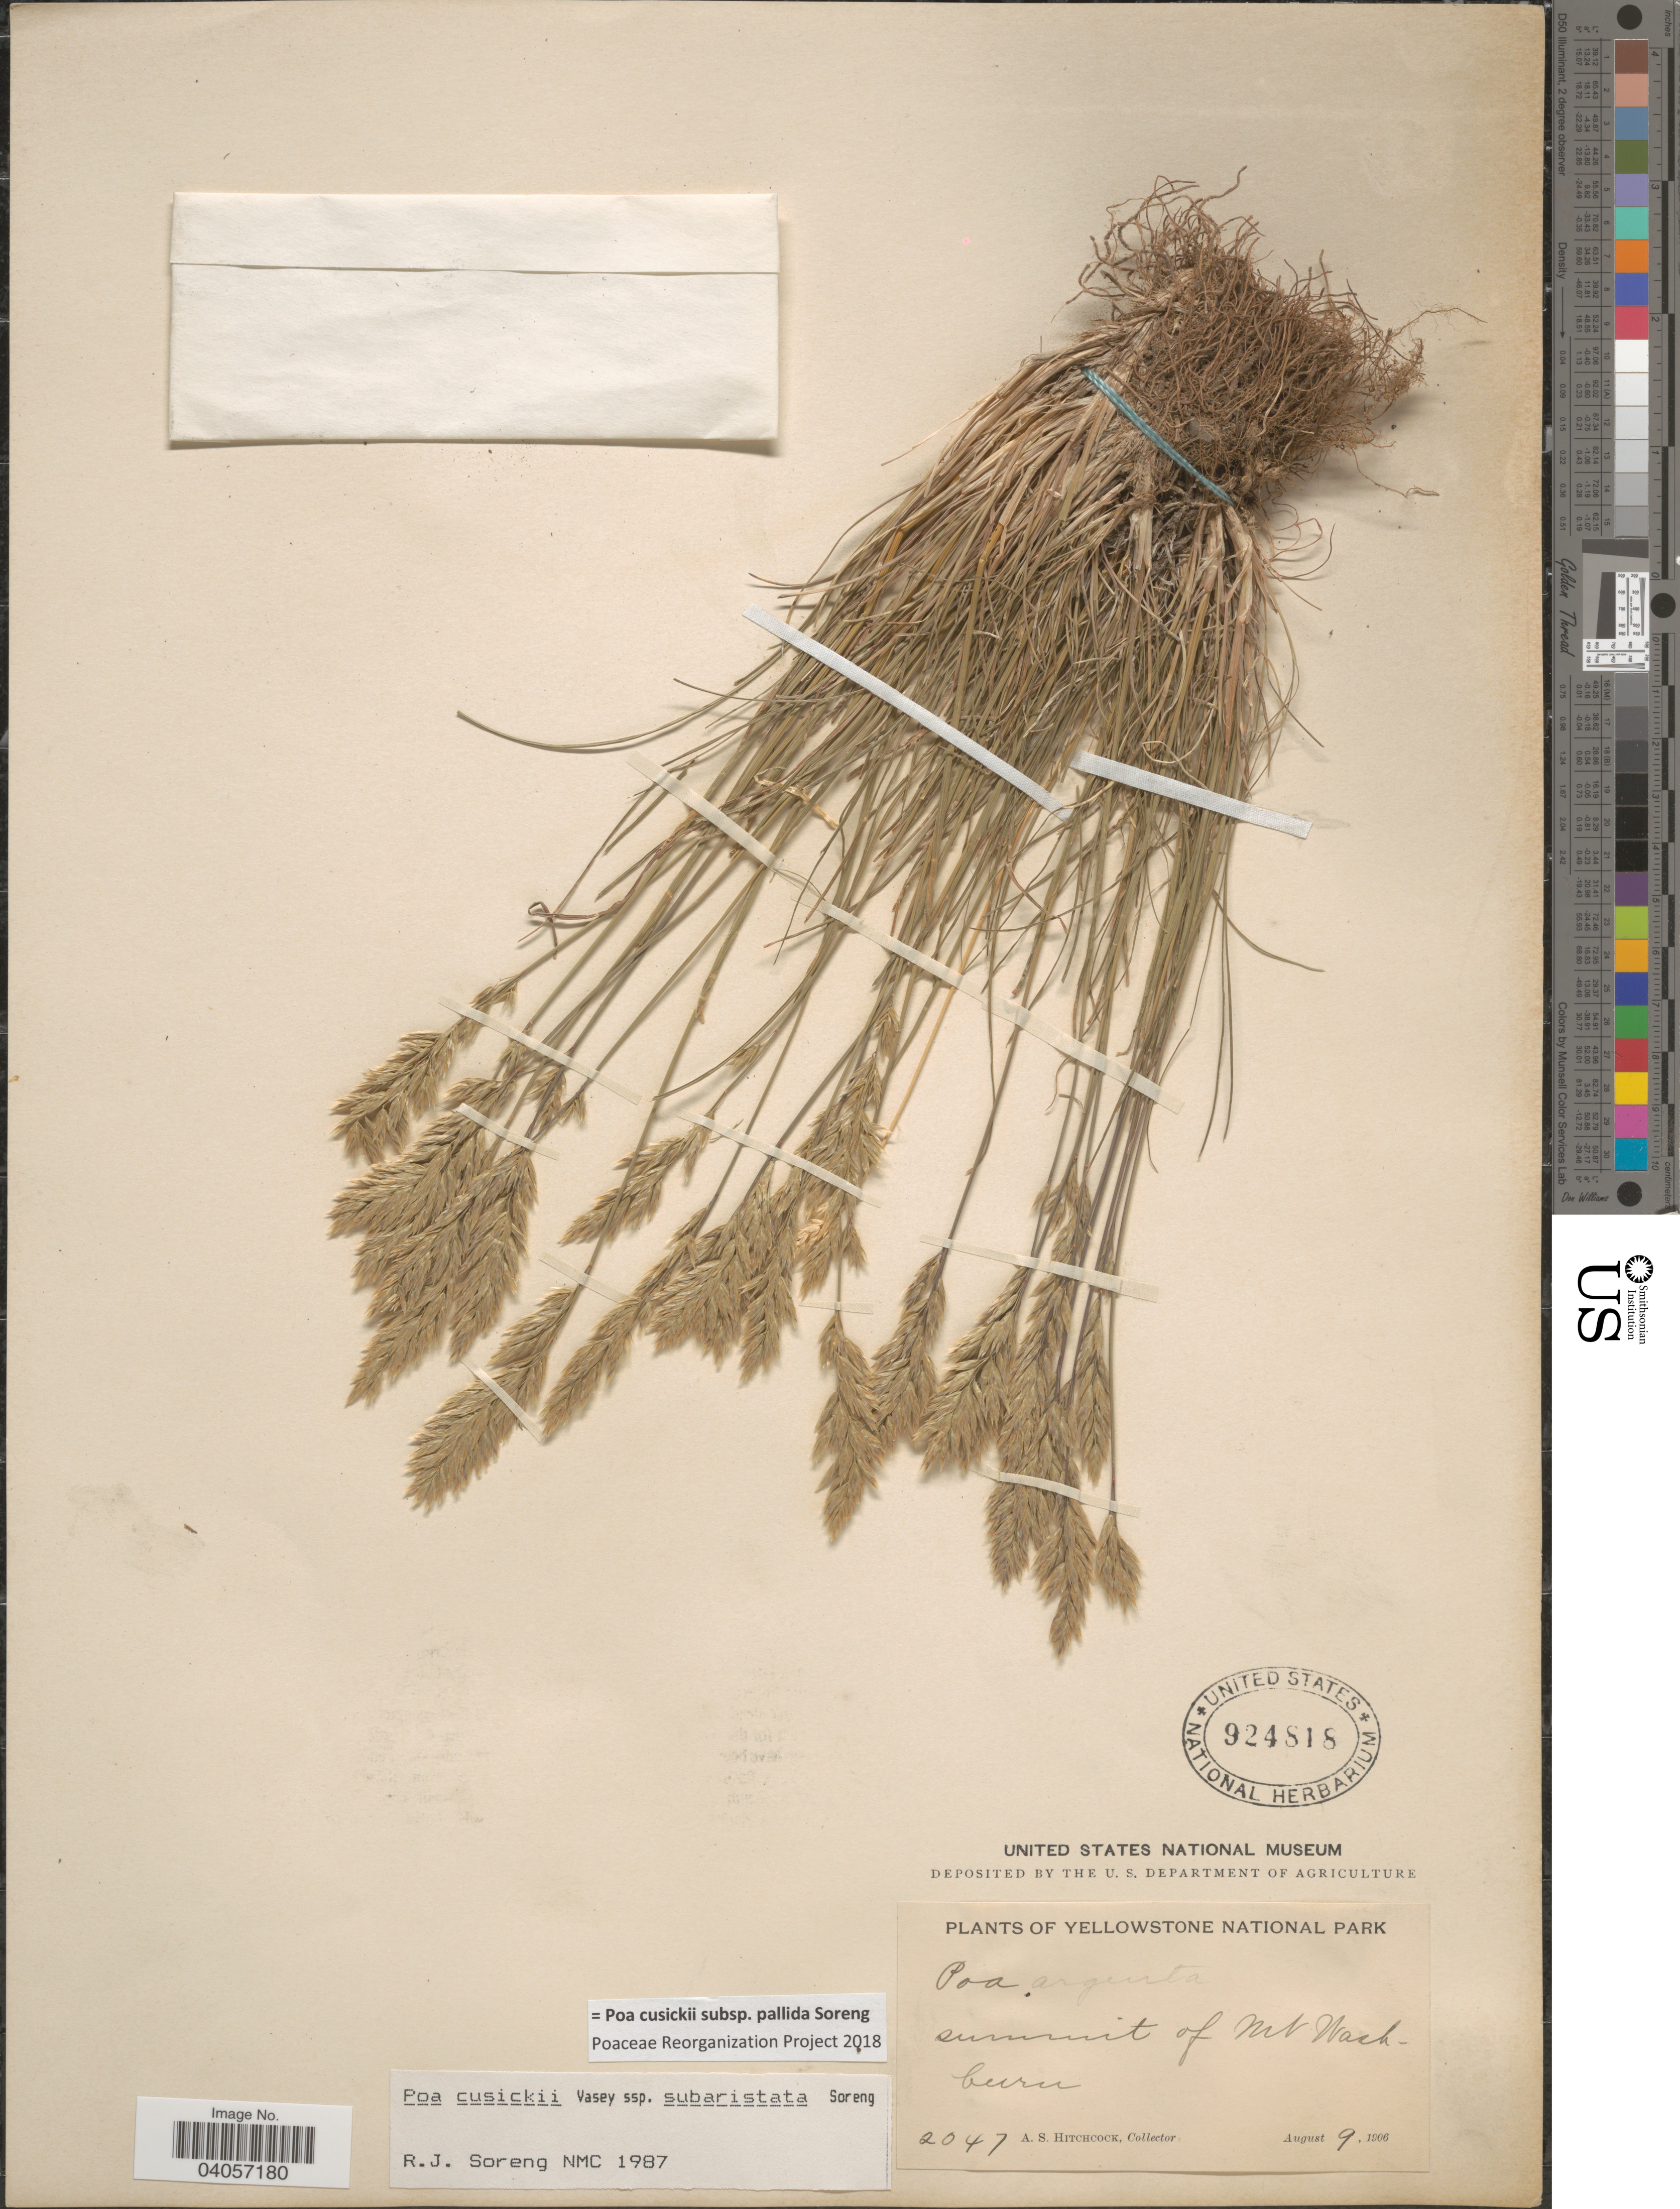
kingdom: Plantae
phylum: Tracheophyta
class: Liliopsida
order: Poales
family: Poaceae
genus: Poa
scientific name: Poa cusickii subsp. pallida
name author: Soreng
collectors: A. S. Hitchcock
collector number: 2047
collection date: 1906-08-09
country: United States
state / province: Wyoming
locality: Yellowstone National Park. Summit of Mt. Washburn.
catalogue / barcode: US 924818